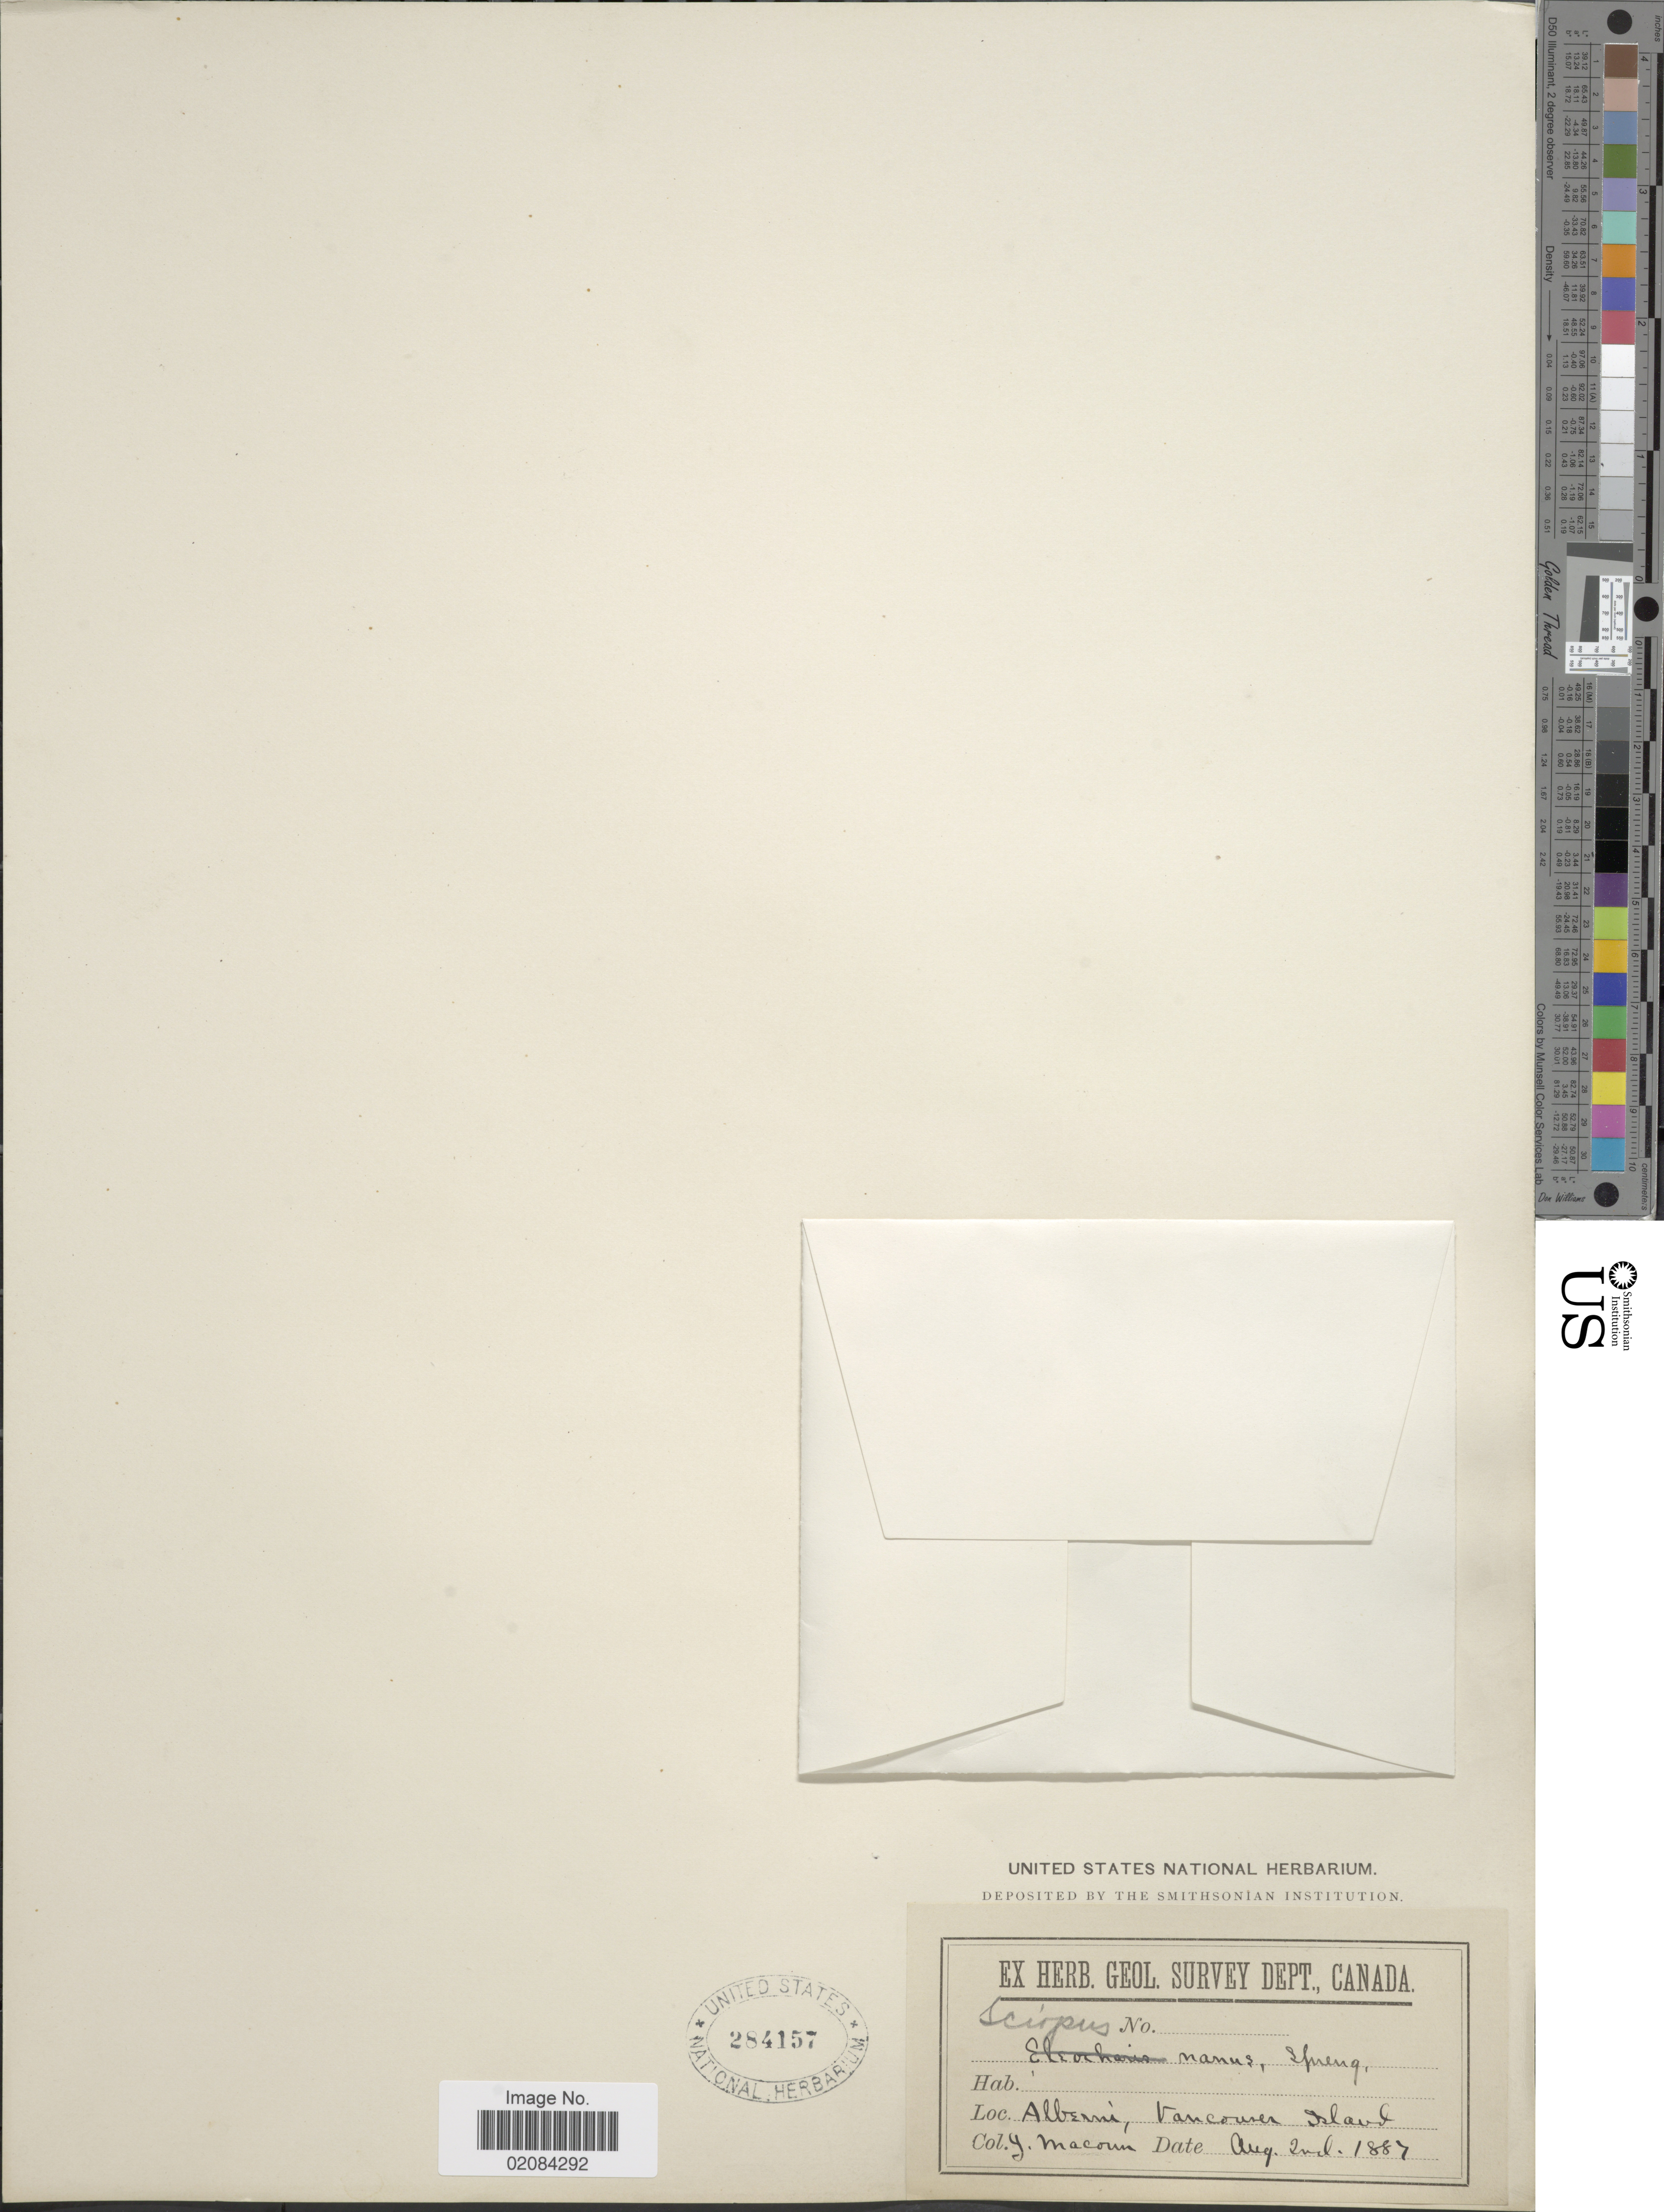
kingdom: Plantae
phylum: Tracheophyta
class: Liliopsida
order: Poales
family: Cyperaceae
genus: Eleocharis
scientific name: Eleocharis parvula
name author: (Roem. & Schult.) Link ex Williams et al.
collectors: J. Macoun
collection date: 1887-08-02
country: Canada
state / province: British Columbia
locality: Albernia, Vancouver Island.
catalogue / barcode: US 284157